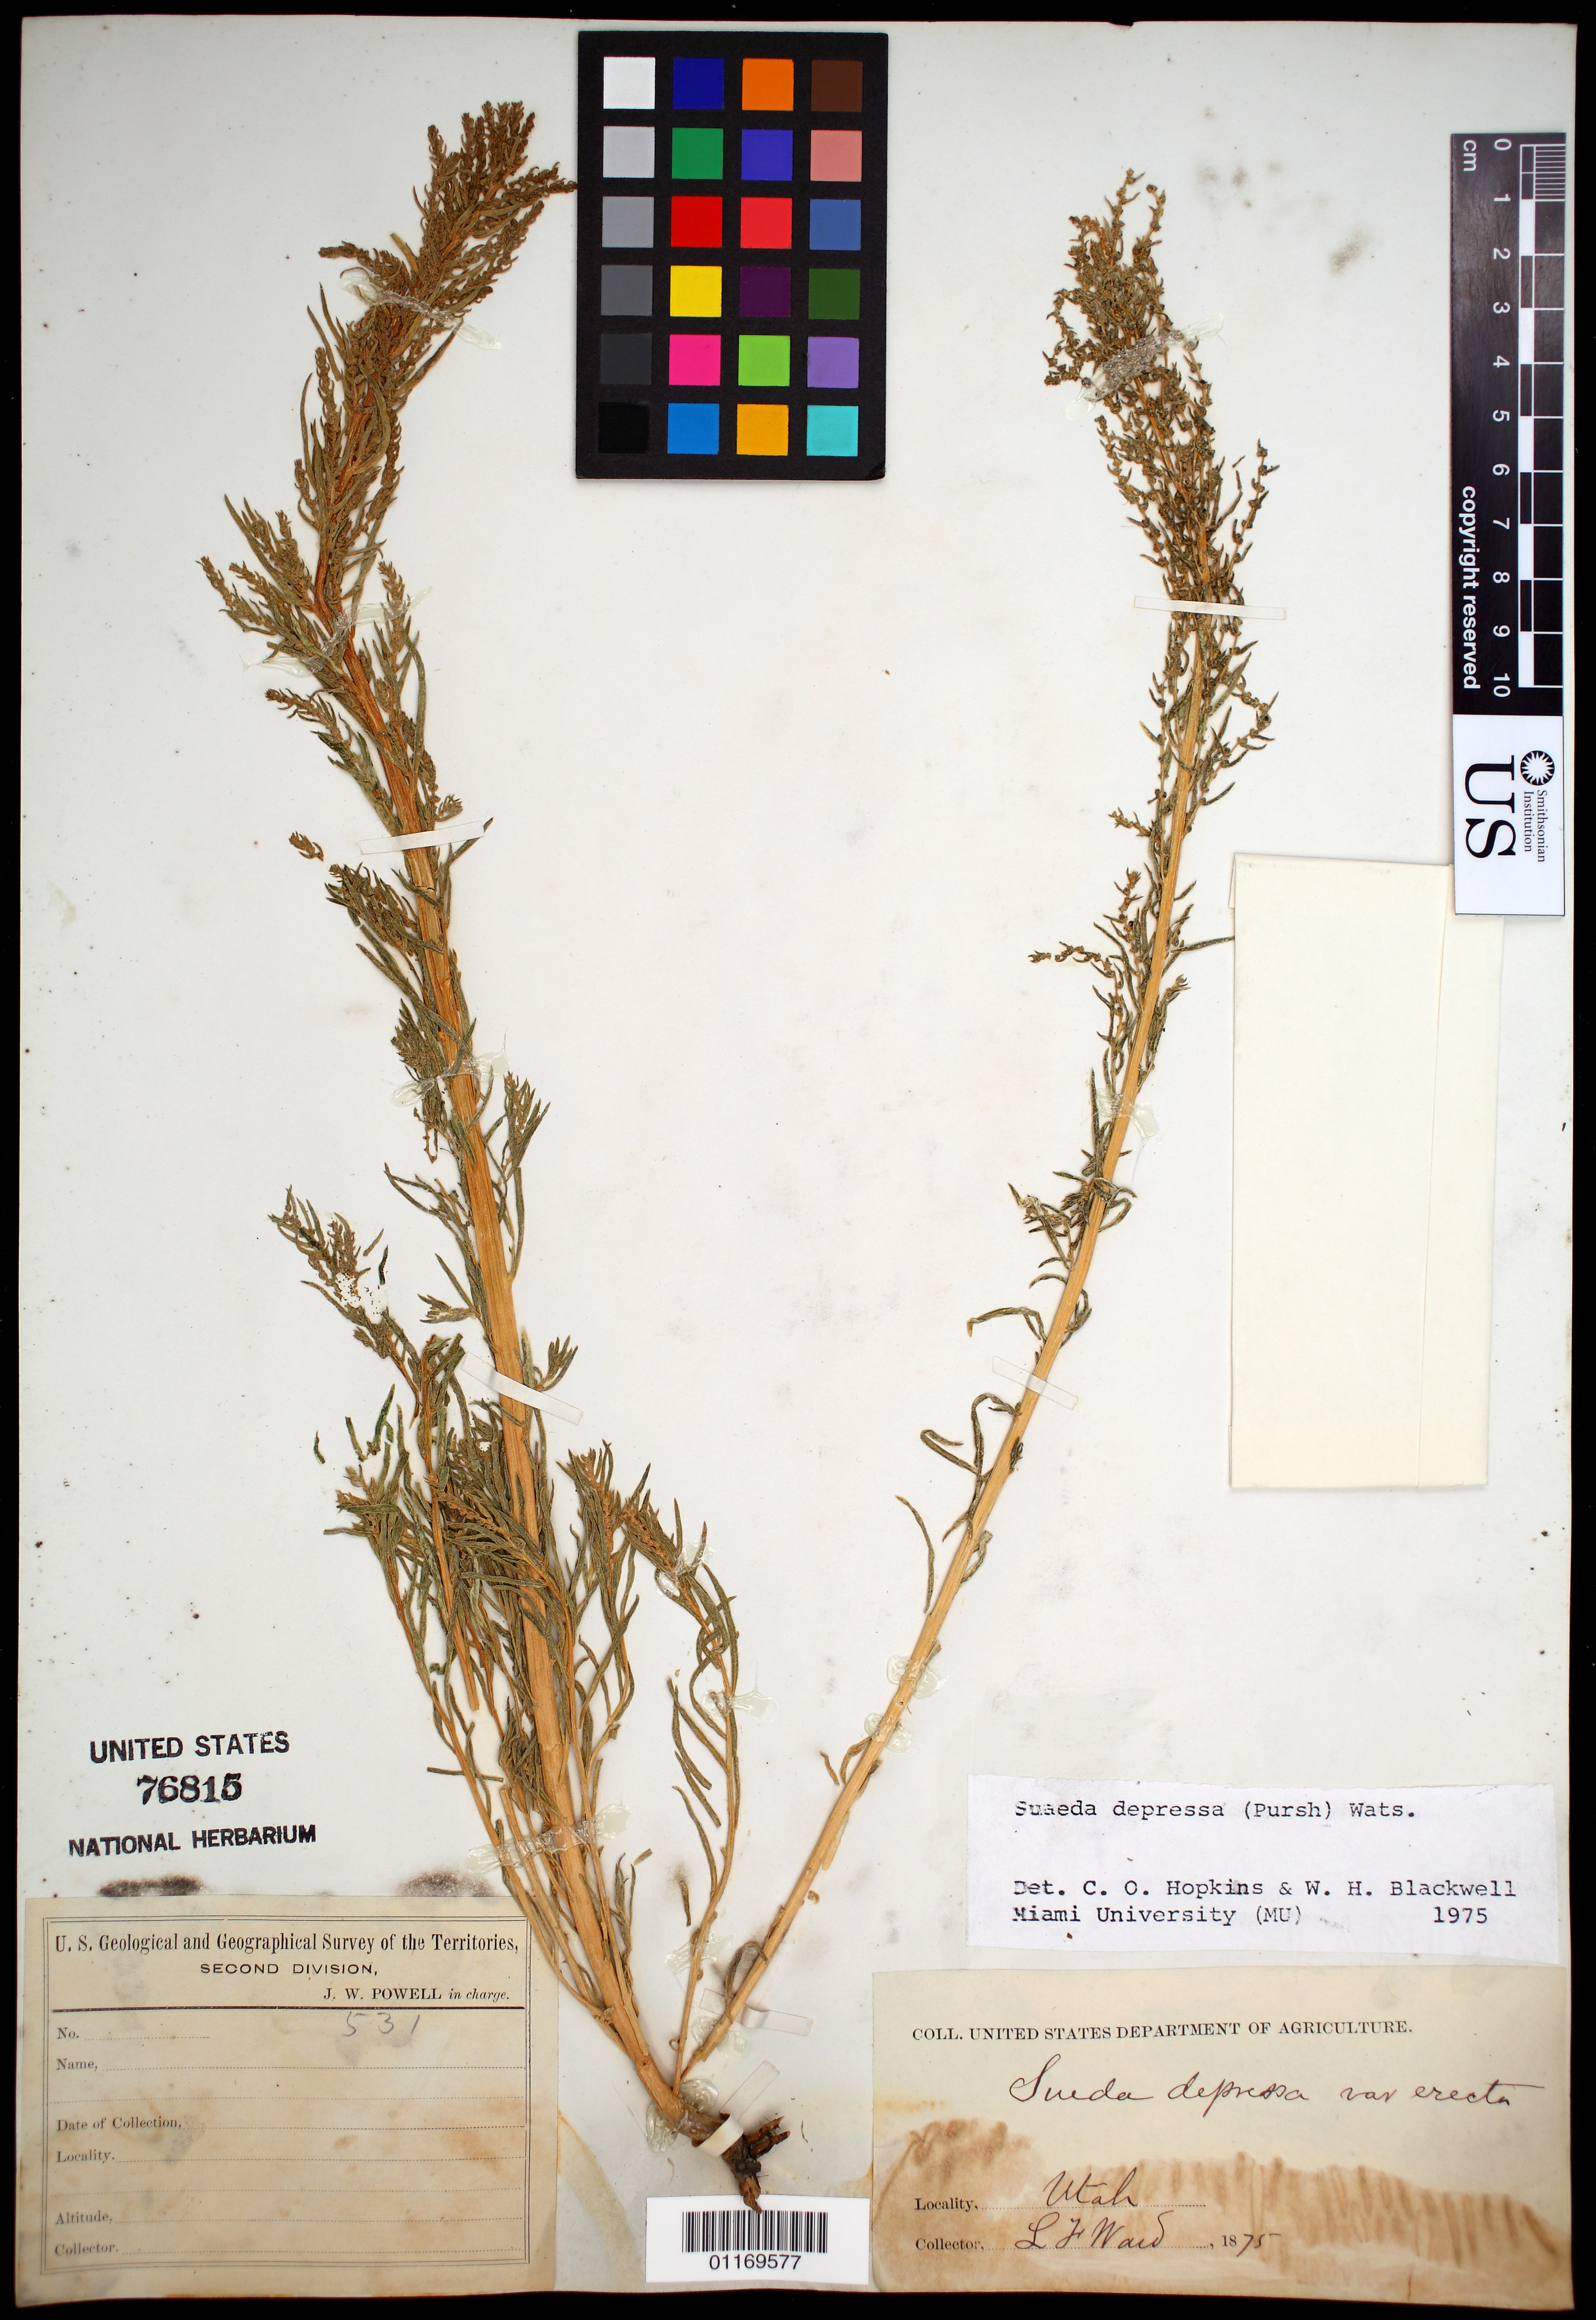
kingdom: Plantae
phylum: Tracheophyta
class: Magnoliopsida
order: Caryophyllales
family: Amaranthaceae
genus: Suaeda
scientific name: Suaeda depressa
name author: (Pursh) S. Watson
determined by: Hopkins, C. O.; Blackwell, W. H.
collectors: L. F. Ward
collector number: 531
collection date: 1875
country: United States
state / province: Utah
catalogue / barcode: US 76815